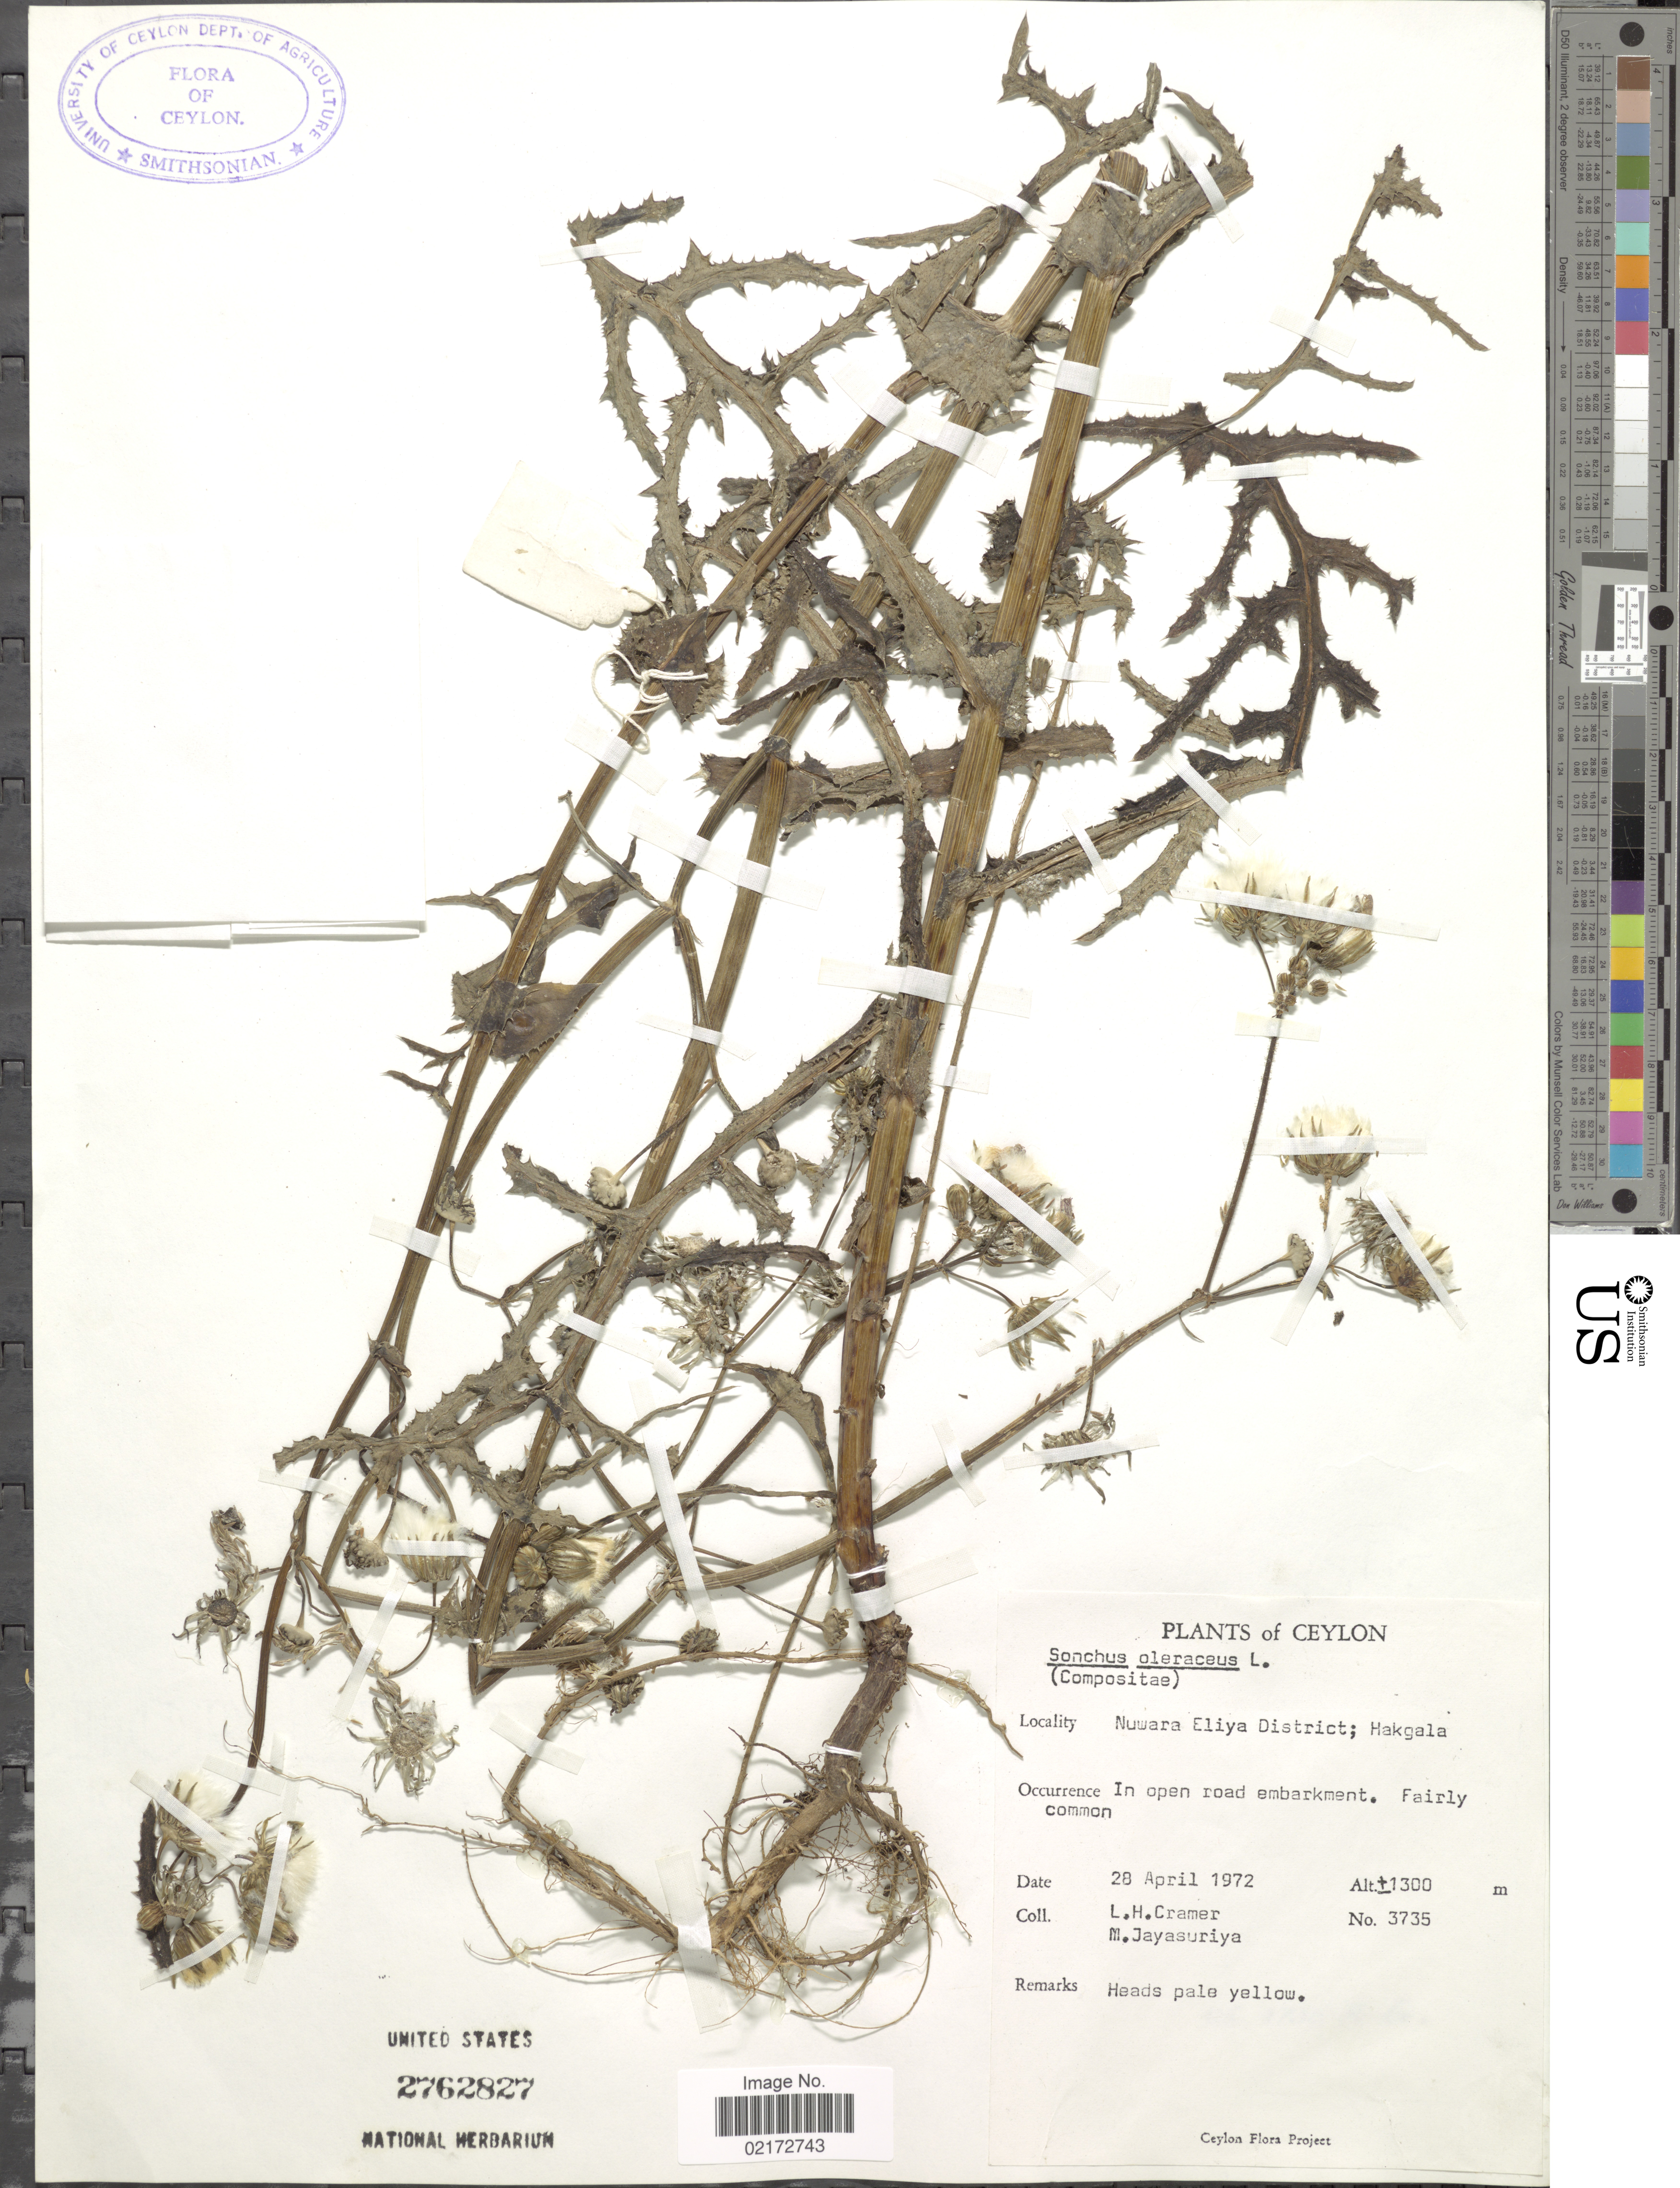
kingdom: Plantae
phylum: Tracheophyta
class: Magnoliopsida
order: Asterales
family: Asteraceae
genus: Sonchus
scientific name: Sonchus oleraceus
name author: L.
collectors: L. H. Cramer & M. Jayasuriya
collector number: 3735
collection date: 1972-04-28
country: Sri Lanka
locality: Ceylon. Nuwara Eliya District; Hakgala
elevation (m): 1300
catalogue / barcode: US 2762827